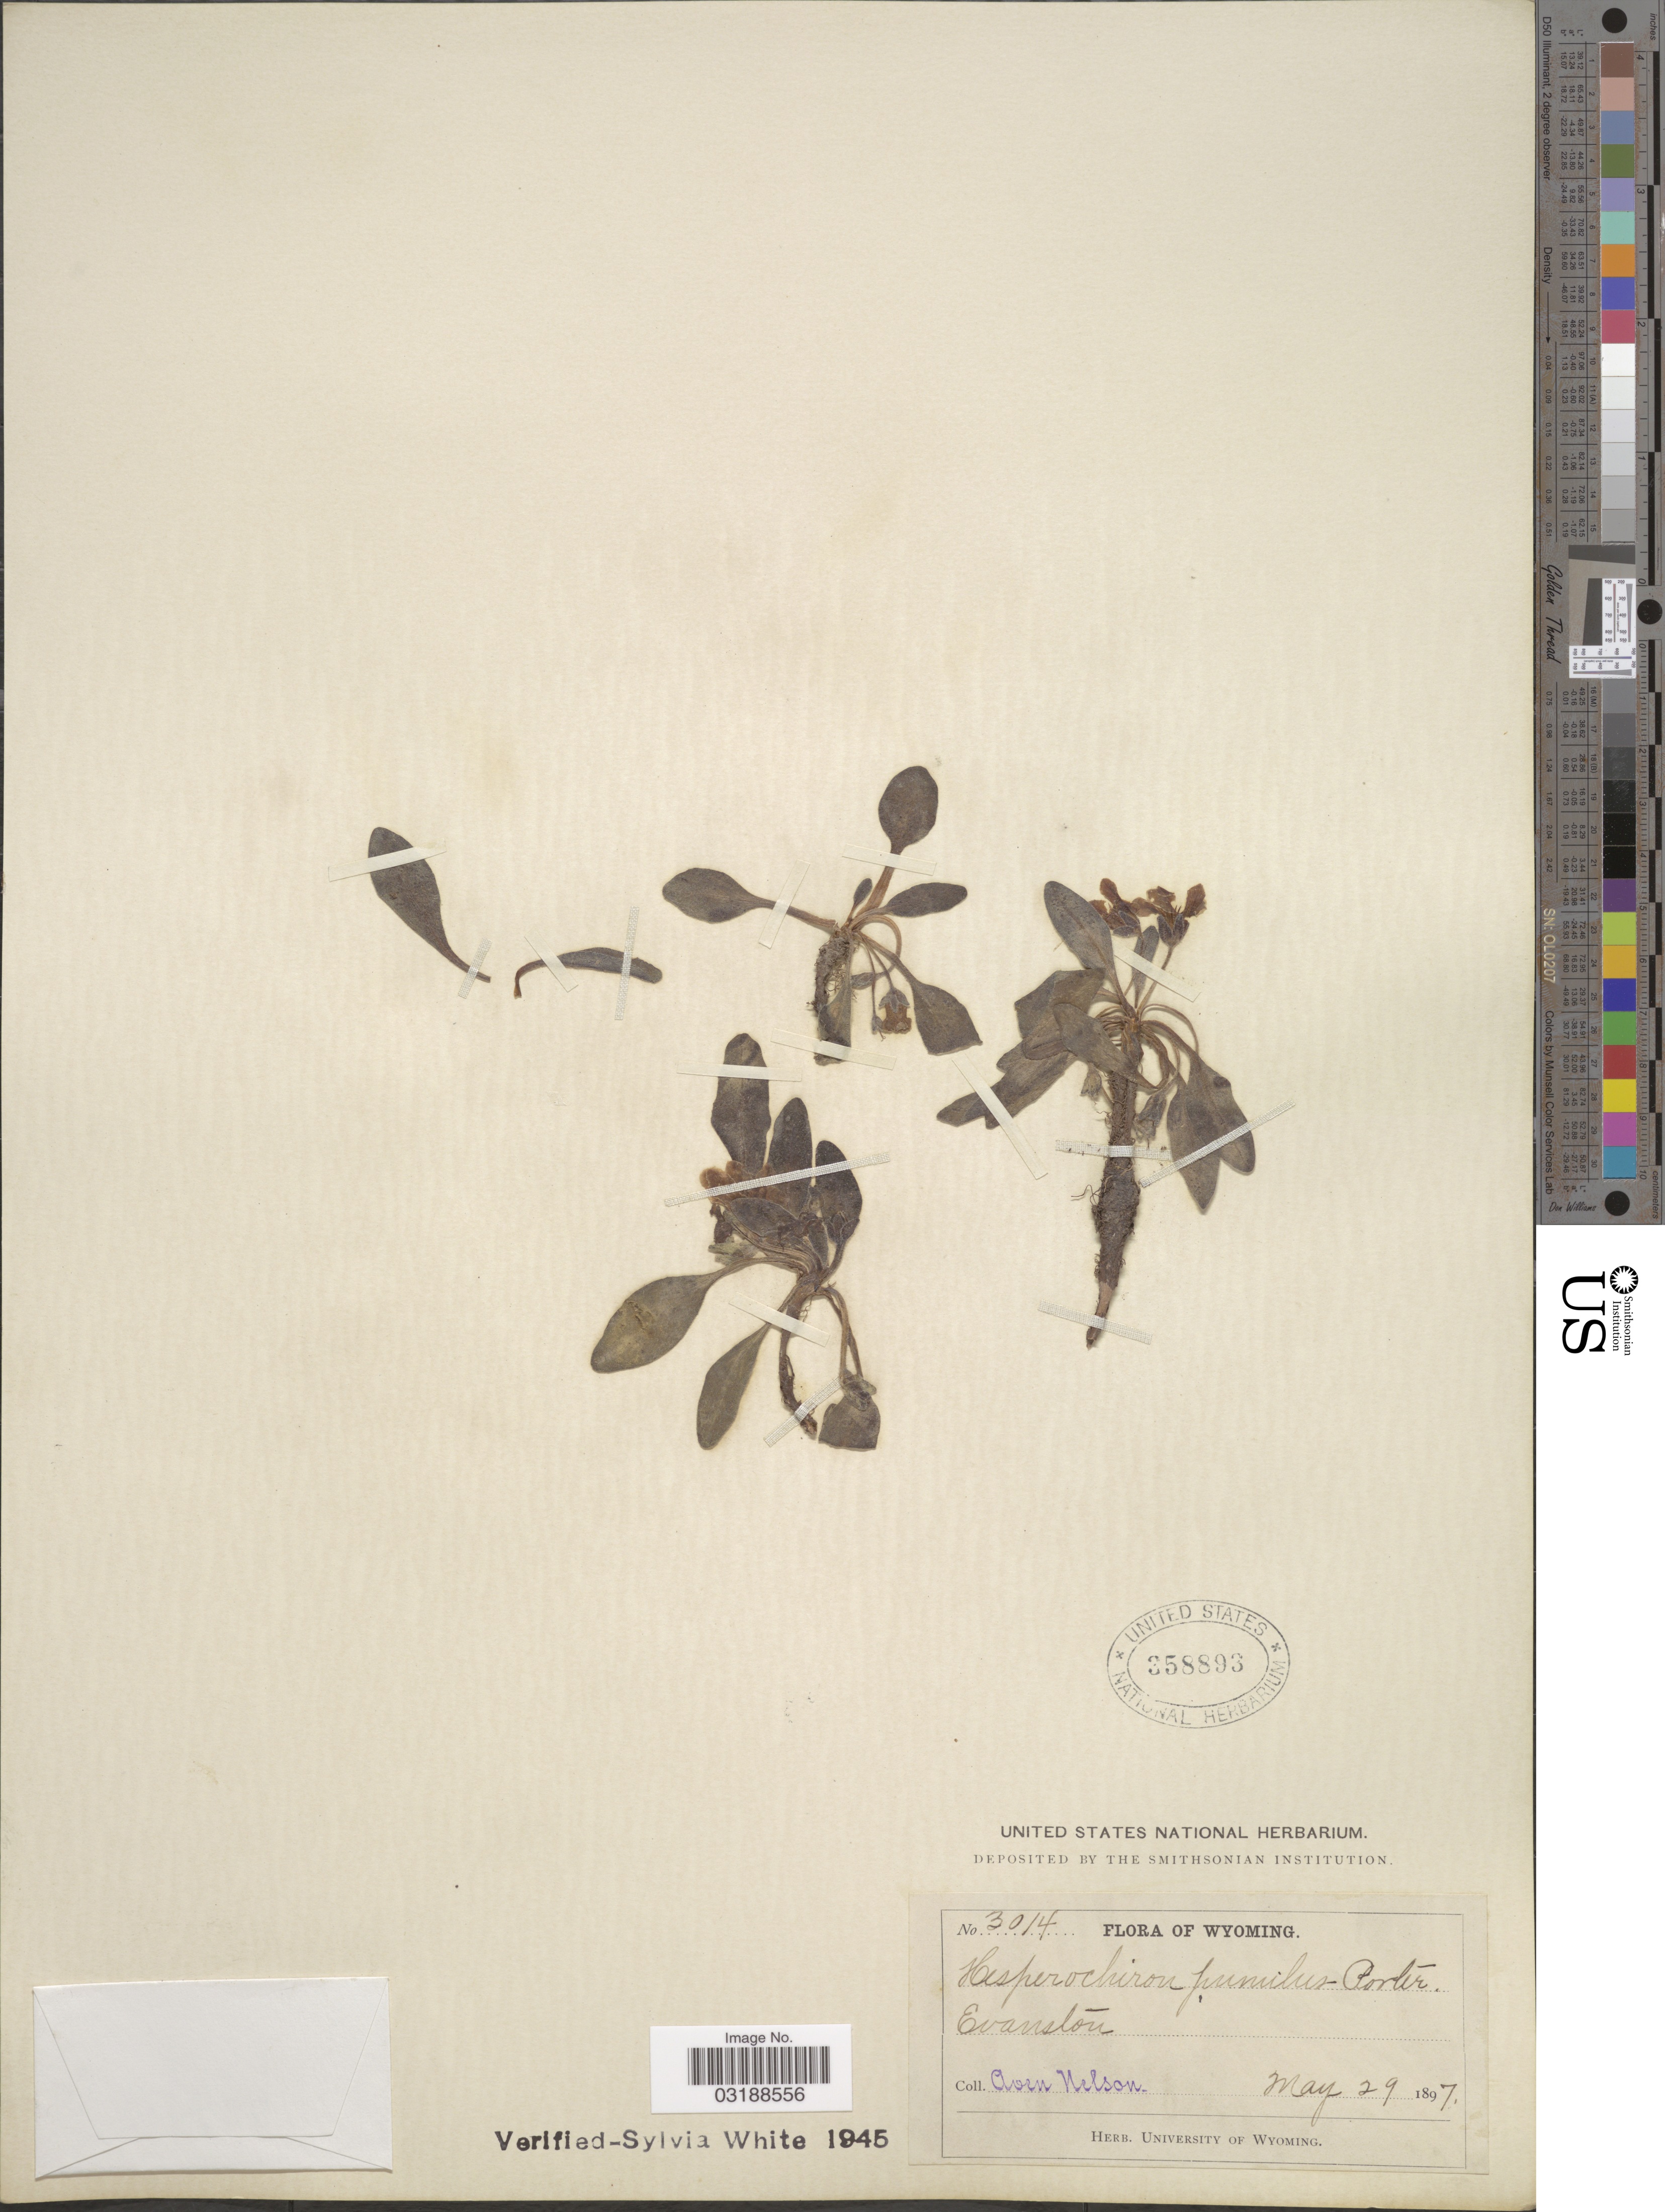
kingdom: Plantae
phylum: Tracheophyta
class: Magnoliopsida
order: Boraginales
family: Hydrophyllaceae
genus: Hesperochiron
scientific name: Hesperochiron pumilus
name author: (Griseb.) Porter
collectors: A. Nelson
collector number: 3014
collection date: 1897-05-29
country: United States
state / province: Wyoming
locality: Evanston.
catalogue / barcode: US 358893